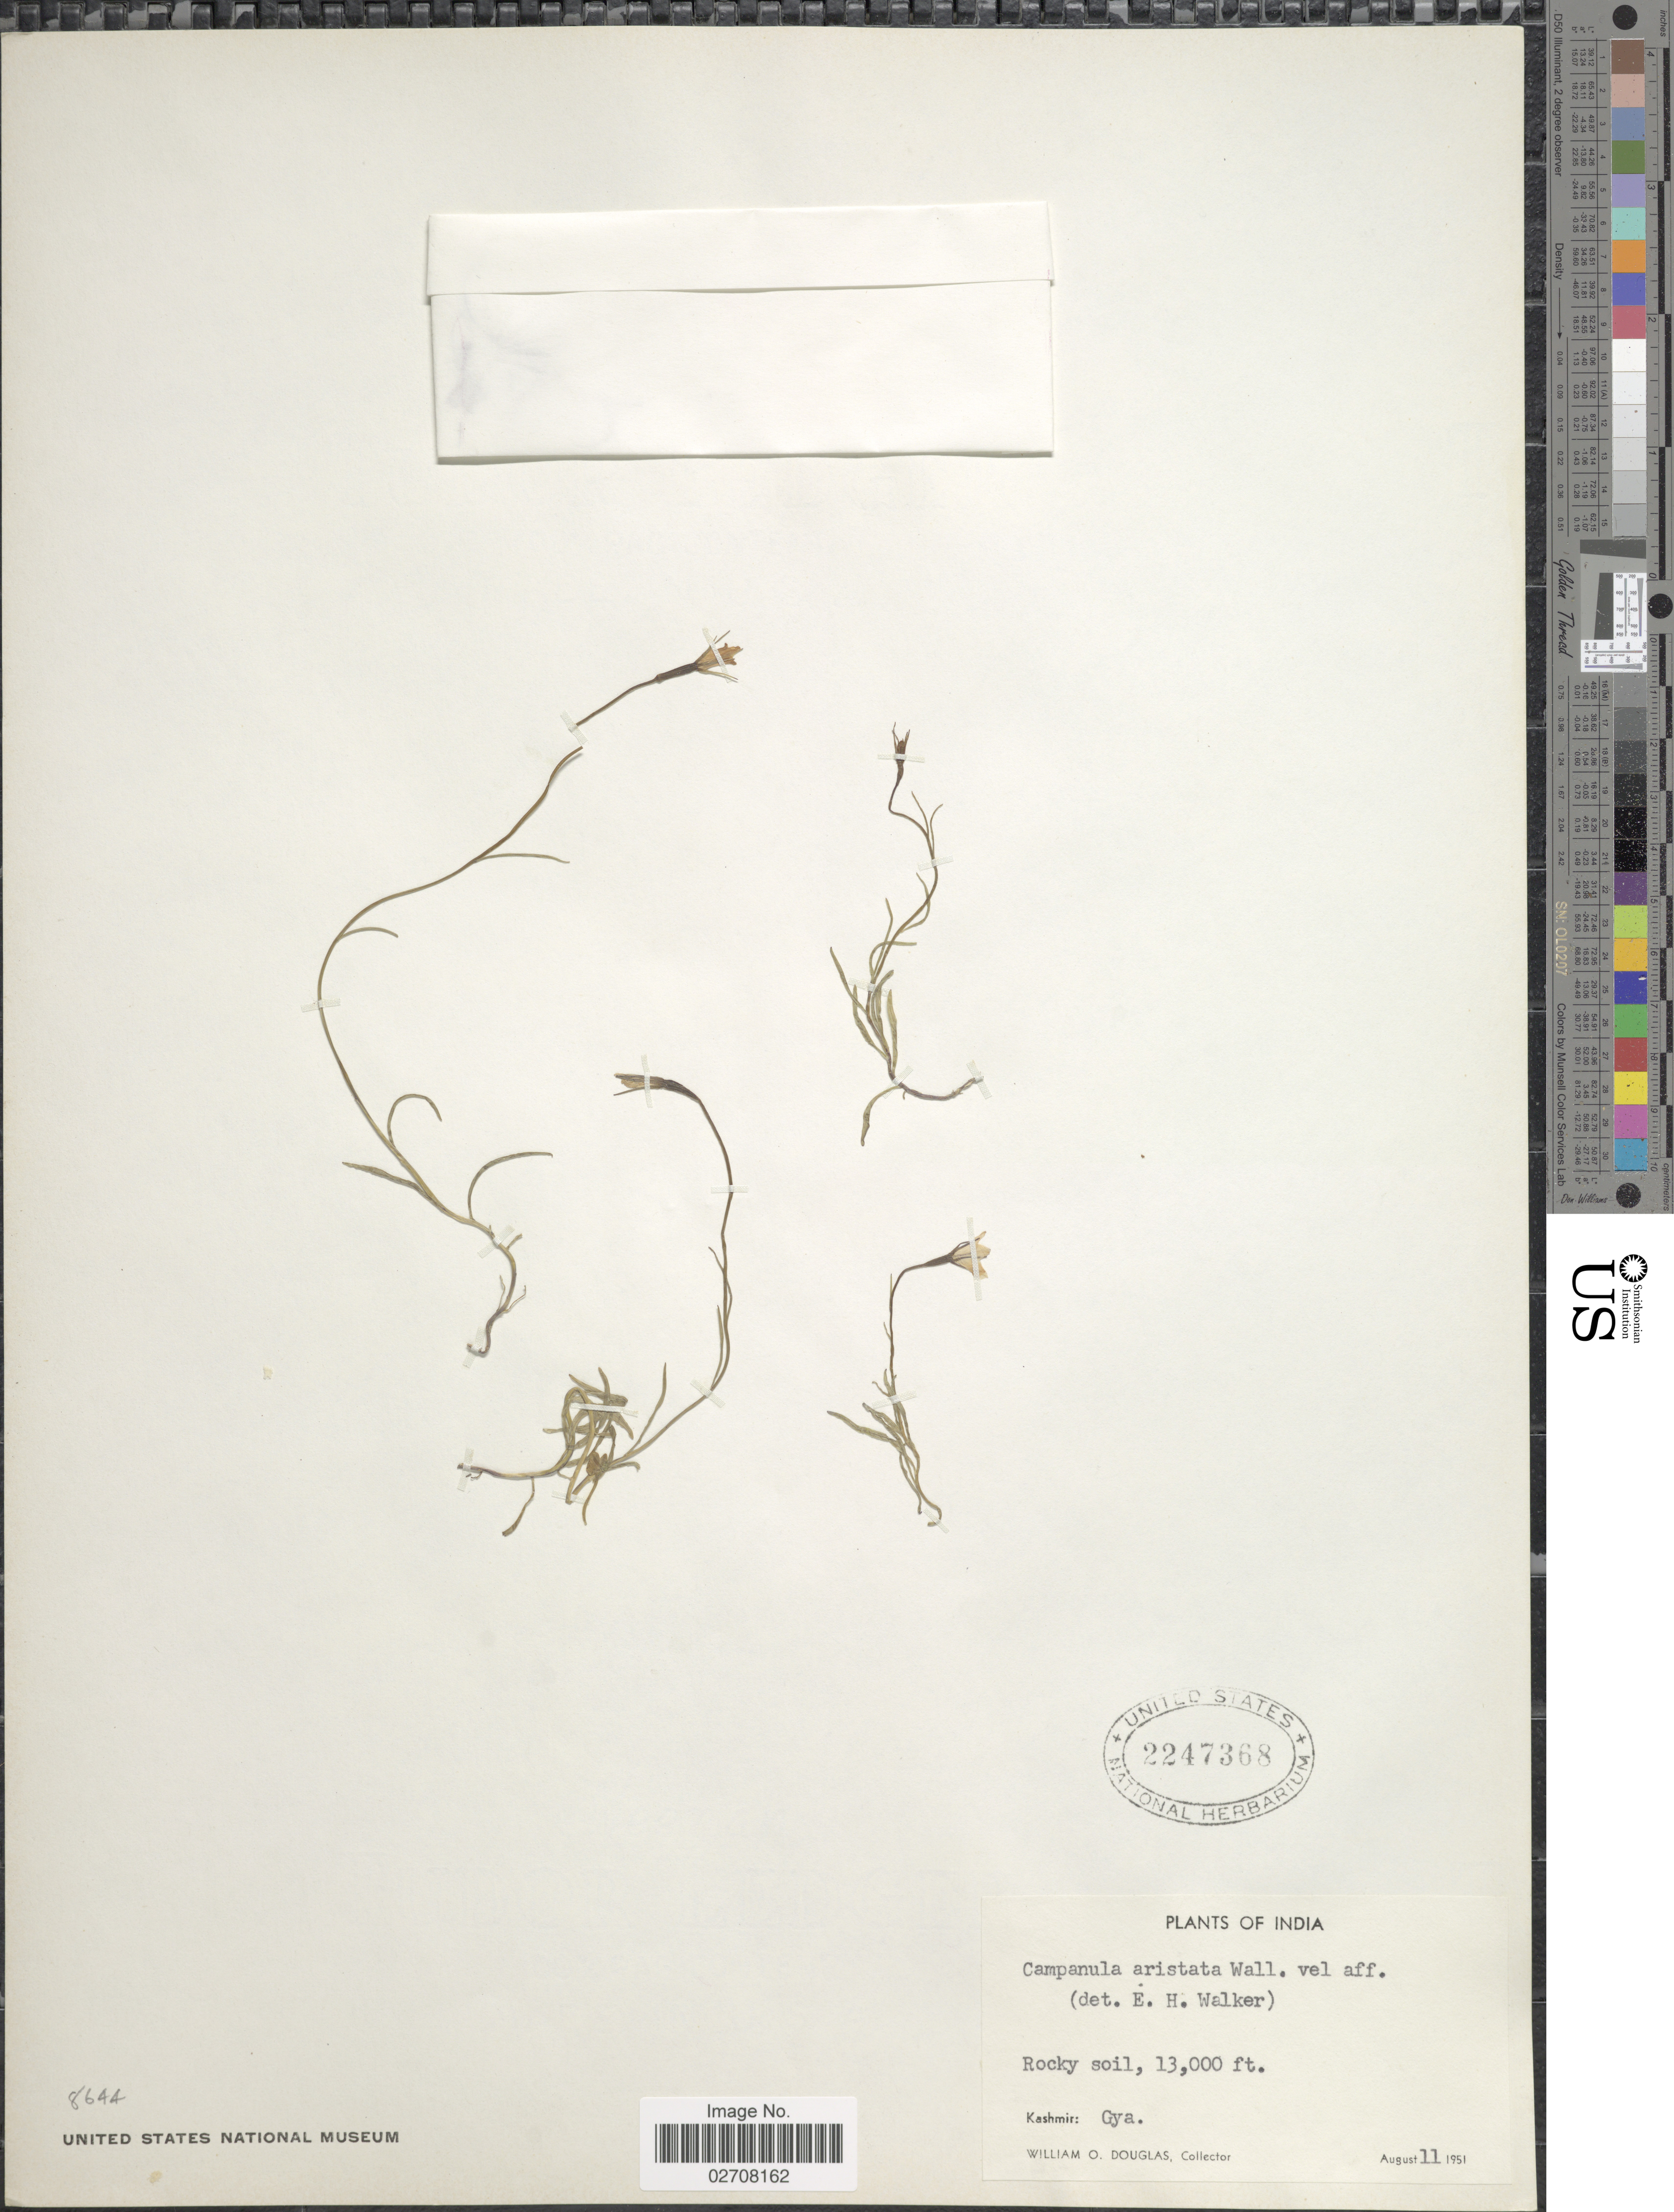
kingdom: Plantae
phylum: Tracheophyta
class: Magnoliopsida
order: Asterales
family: Campanulaceae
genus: Campanula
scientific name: Campanula aristata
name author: Wall.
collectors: W. Douglas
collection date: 1951-08-11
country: India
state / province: Jammu and Kashmir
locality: Kashmir: Gya.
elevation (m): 3962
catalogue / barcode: US 2247368